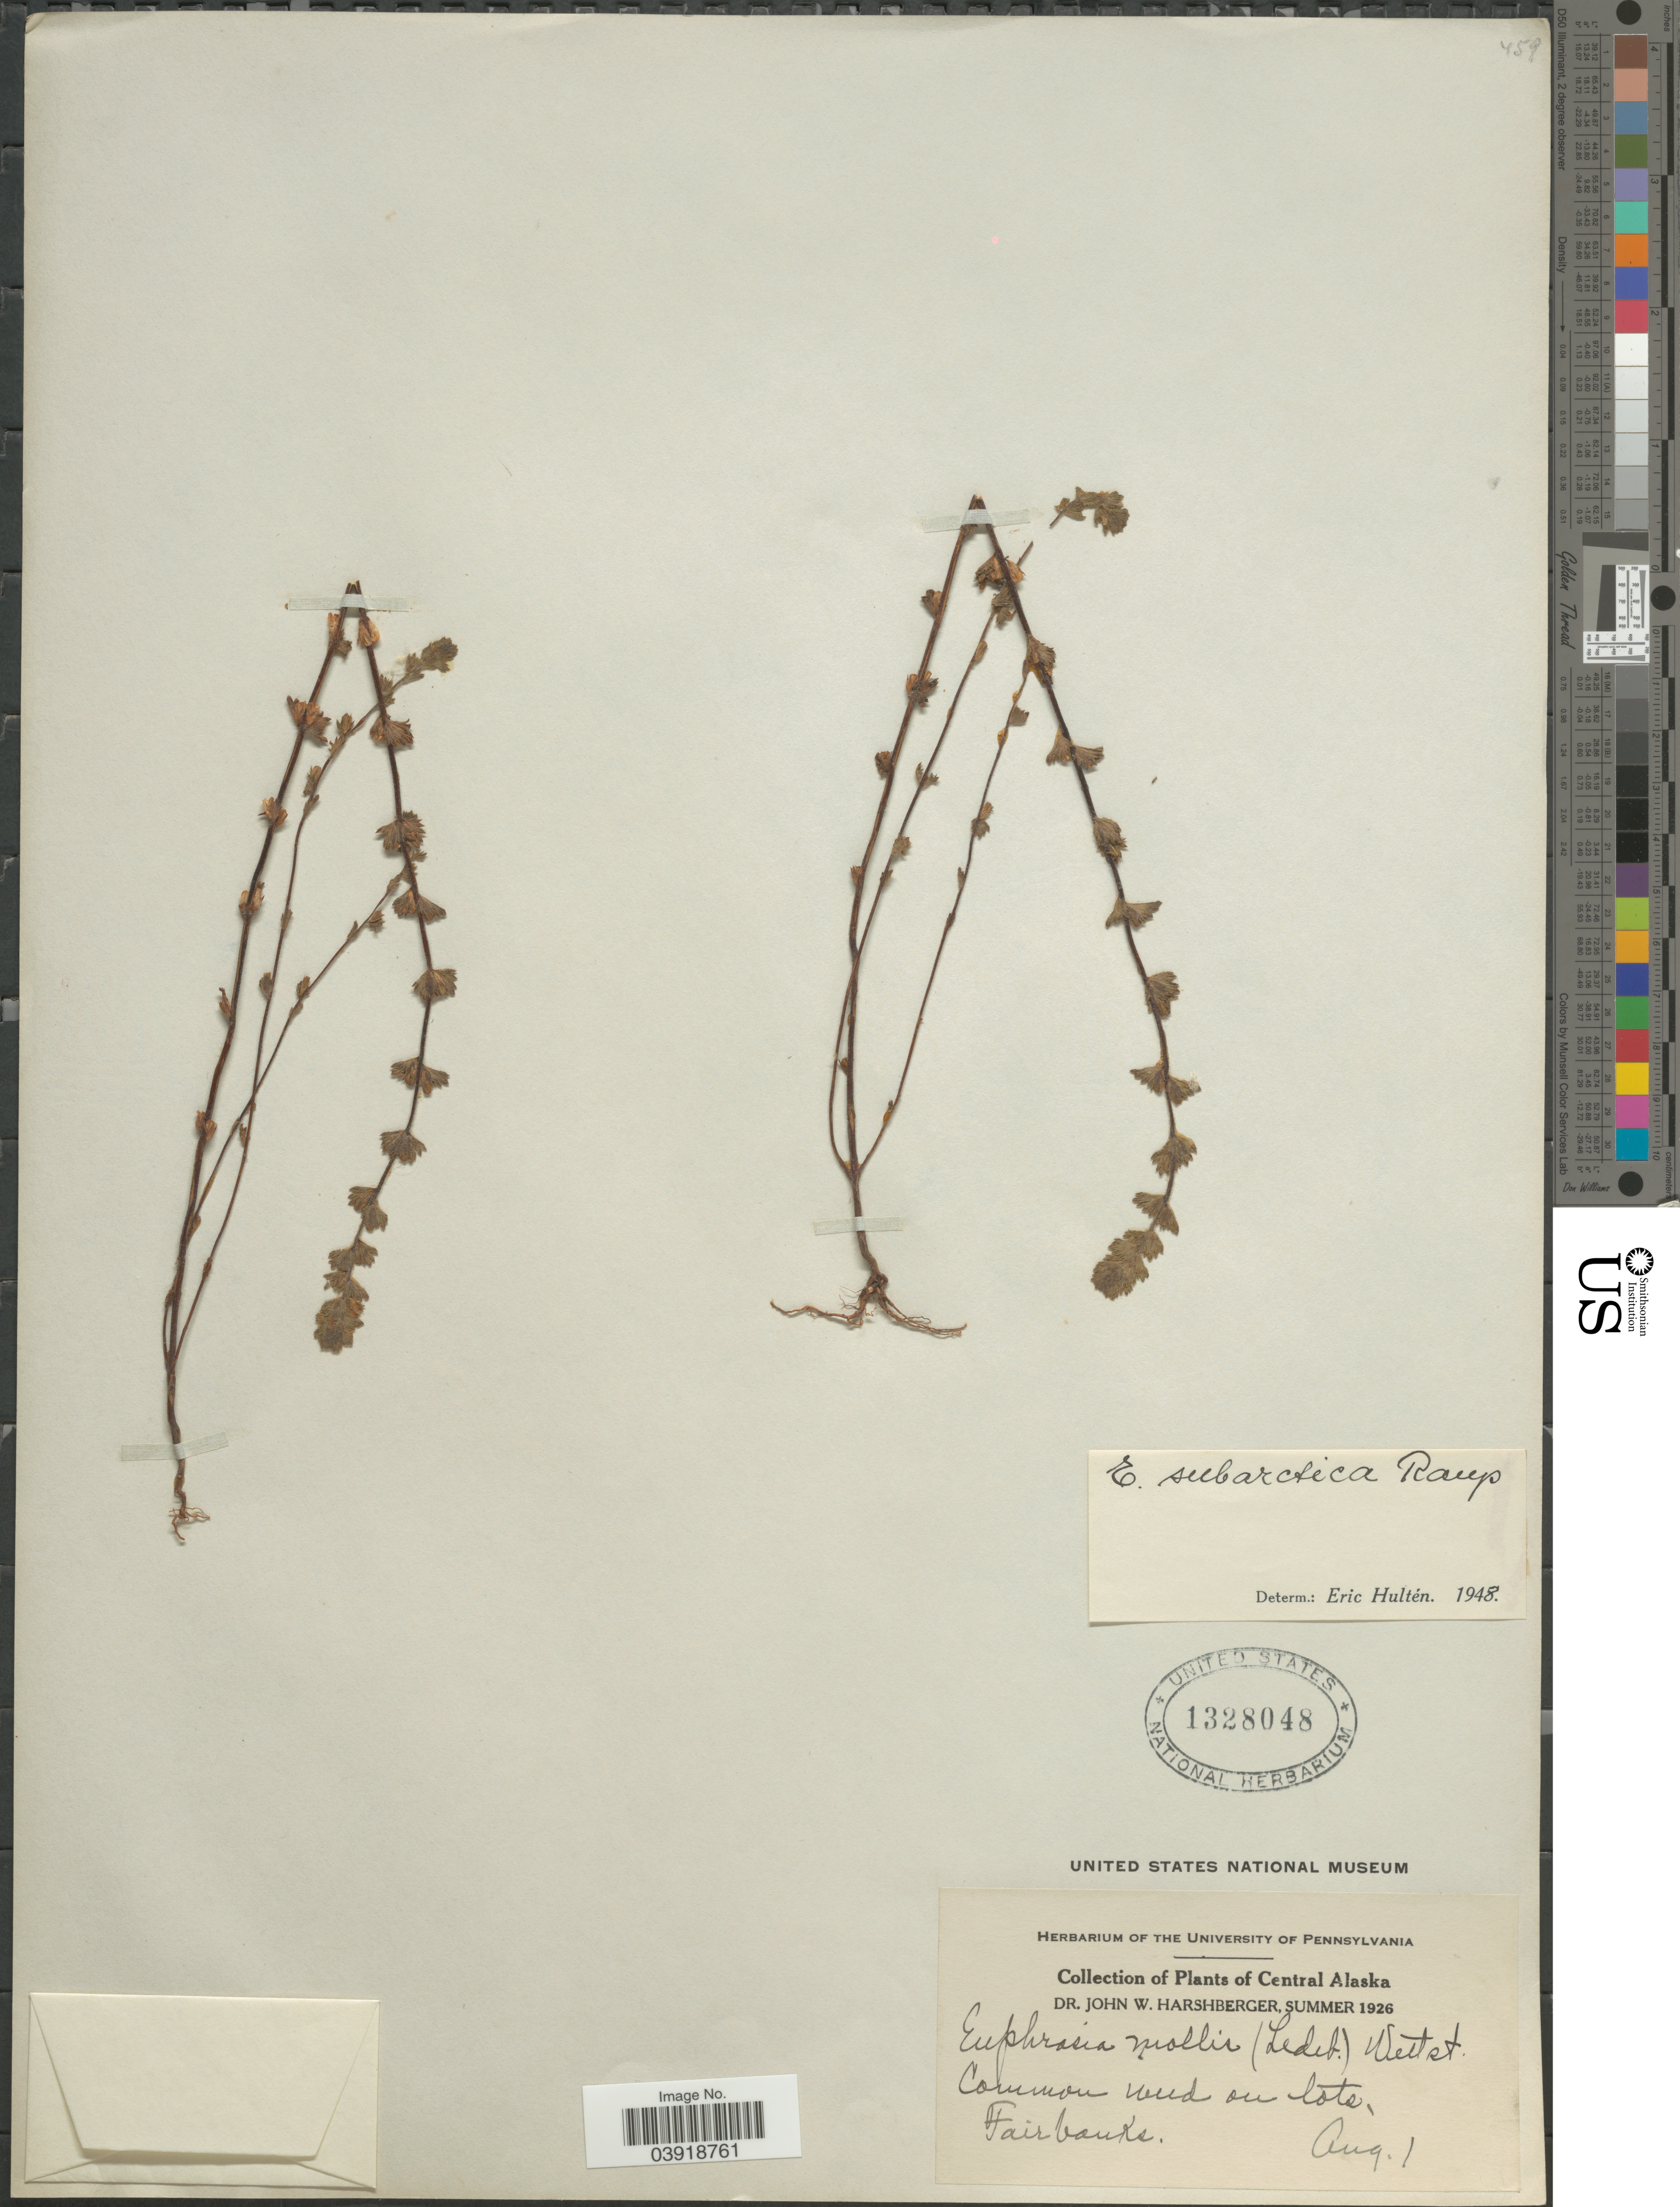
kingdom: Plantae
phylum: Tracheophyta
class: Magnoliopsida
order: Lamiales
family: Orobanchaceae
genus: Euphrasia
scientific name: Euphrasia subarctica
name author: Raup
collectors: J. W. Harshberger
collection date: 1926-08-01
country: United States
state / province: Alaska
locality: Central Alaska. Fairbanks.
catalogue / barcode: US 1328048